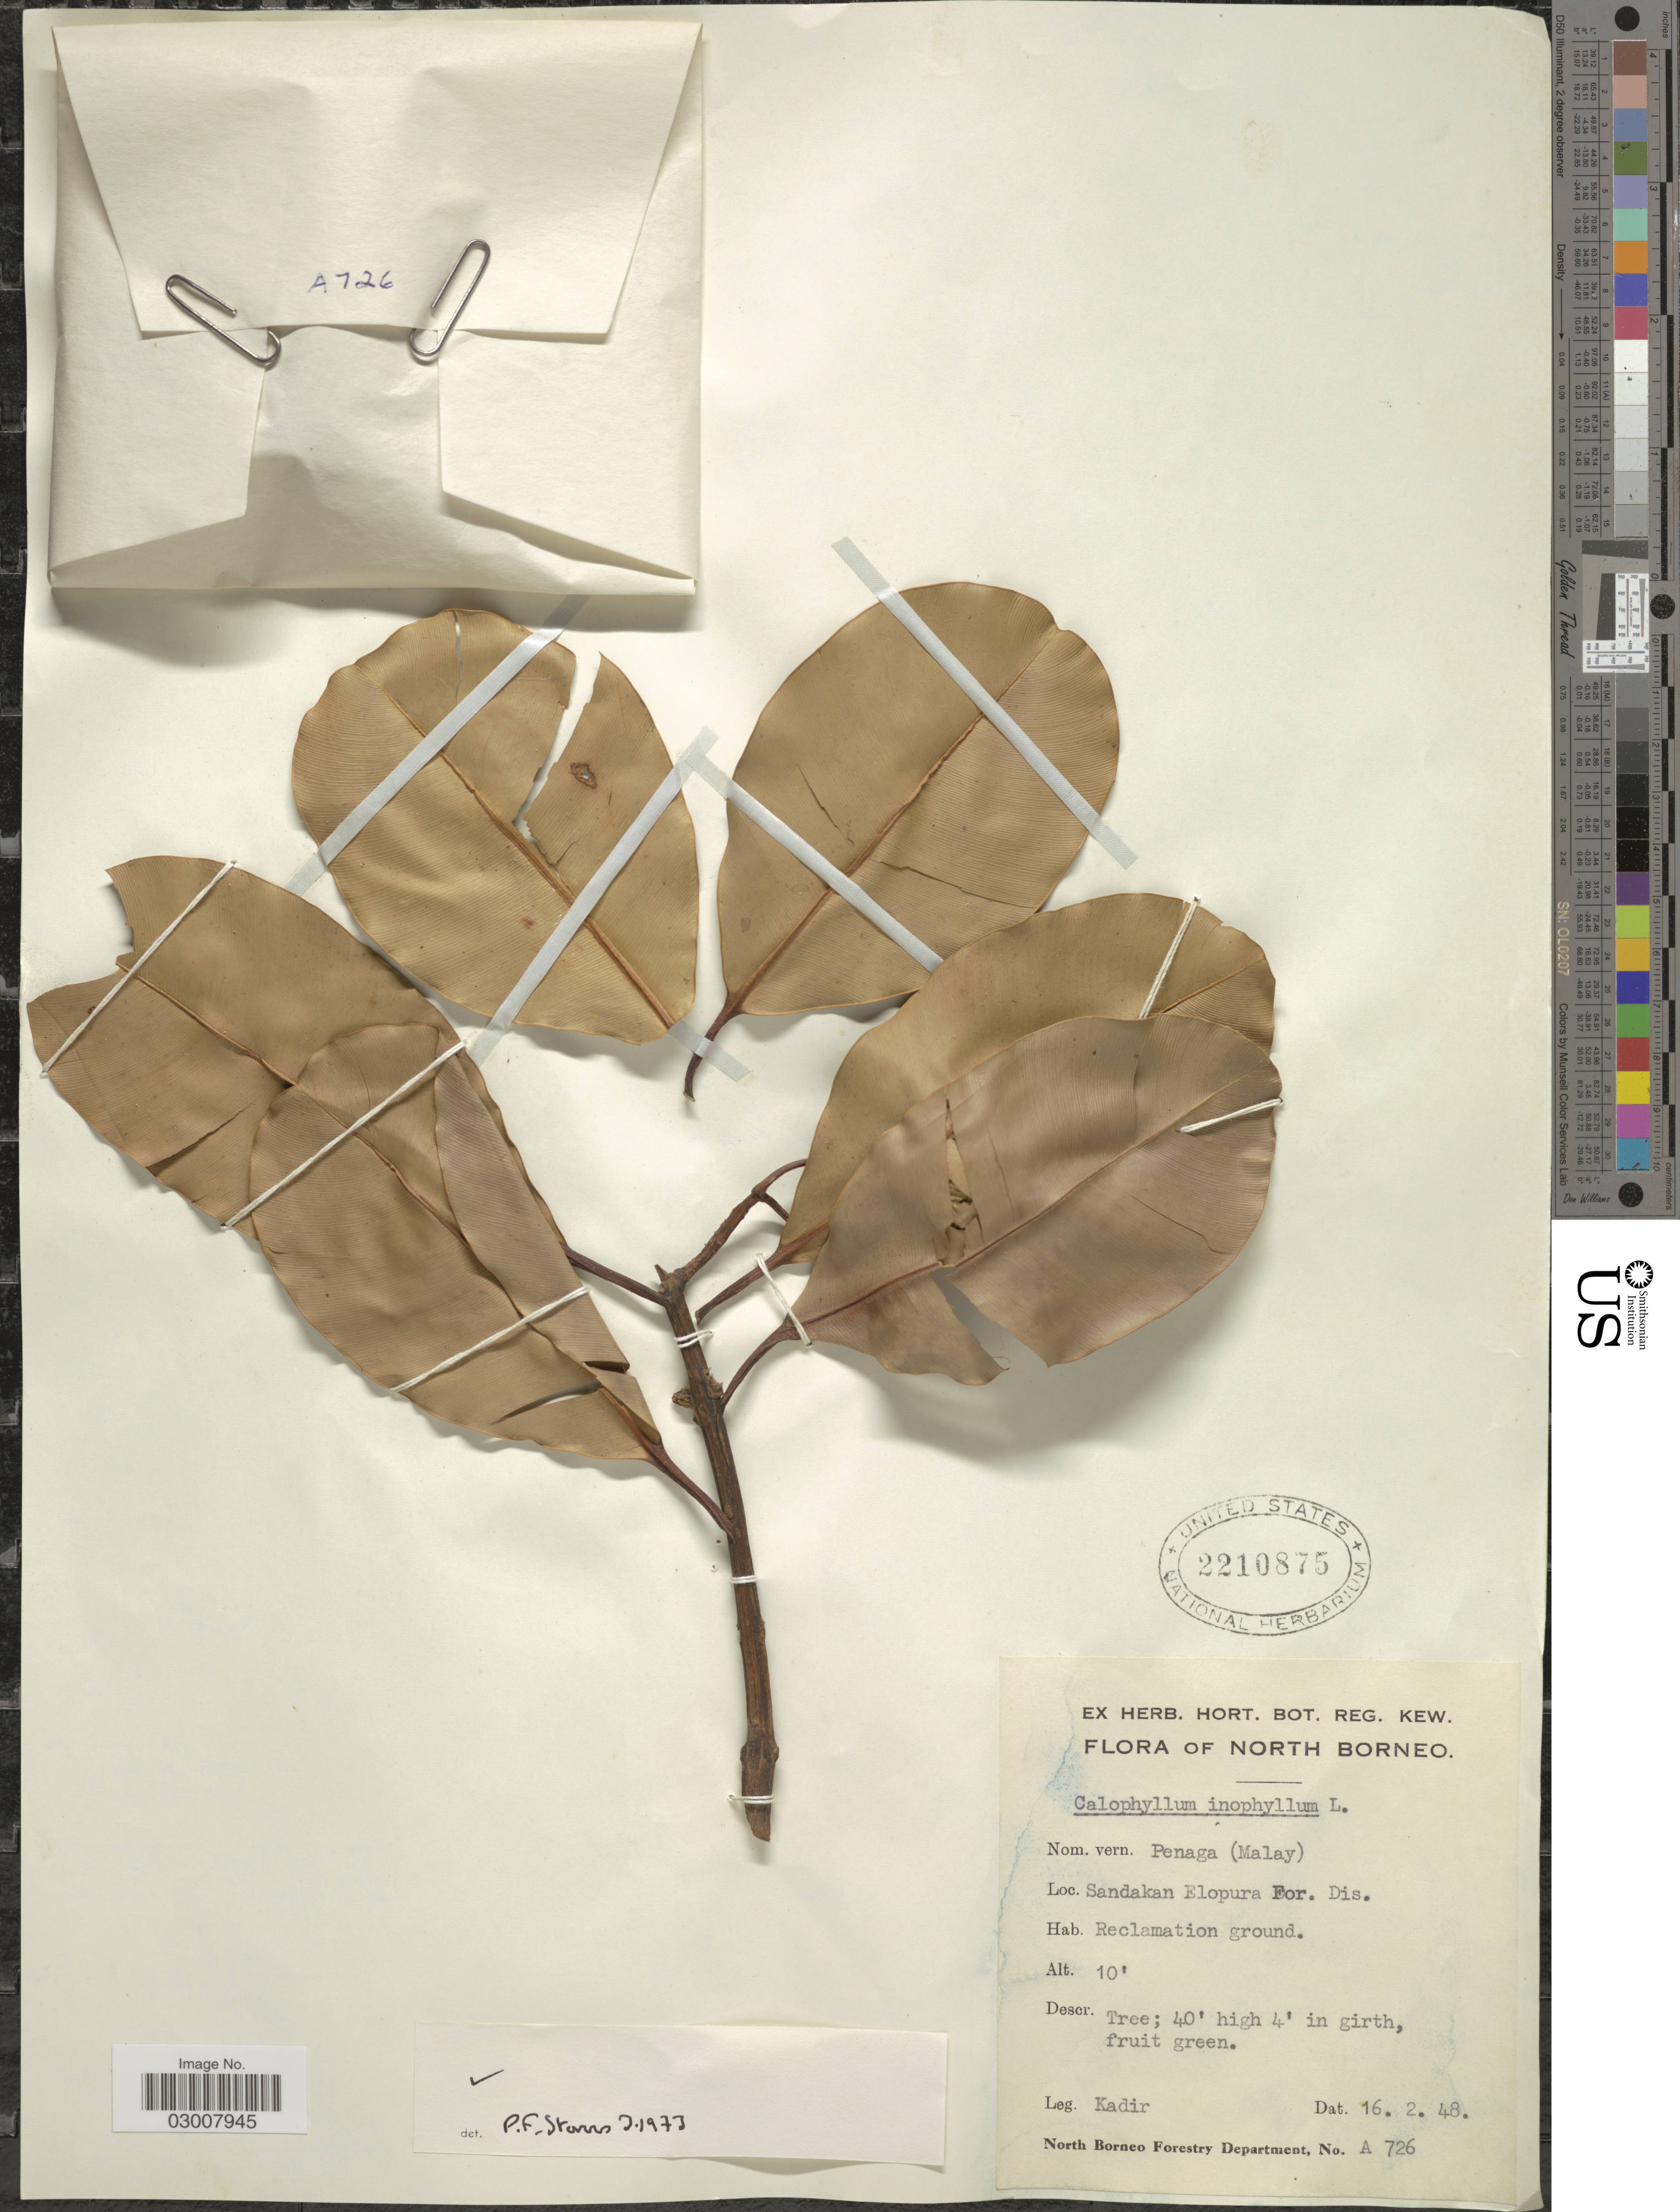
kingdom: Plantae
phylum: Tracheophyta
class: Magnoliopsida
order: Malpighiales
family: Calophyllaceae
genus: Calophyllum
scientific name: Calophyllum inophyllum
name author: L.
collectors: -. Kadir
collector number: A726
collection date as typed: Transcribed d/m/y: 16/2/48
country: Malaysia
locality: North Borneo. Sandakan Elopura For. Dis.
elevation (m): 3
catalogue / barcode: US 2210875